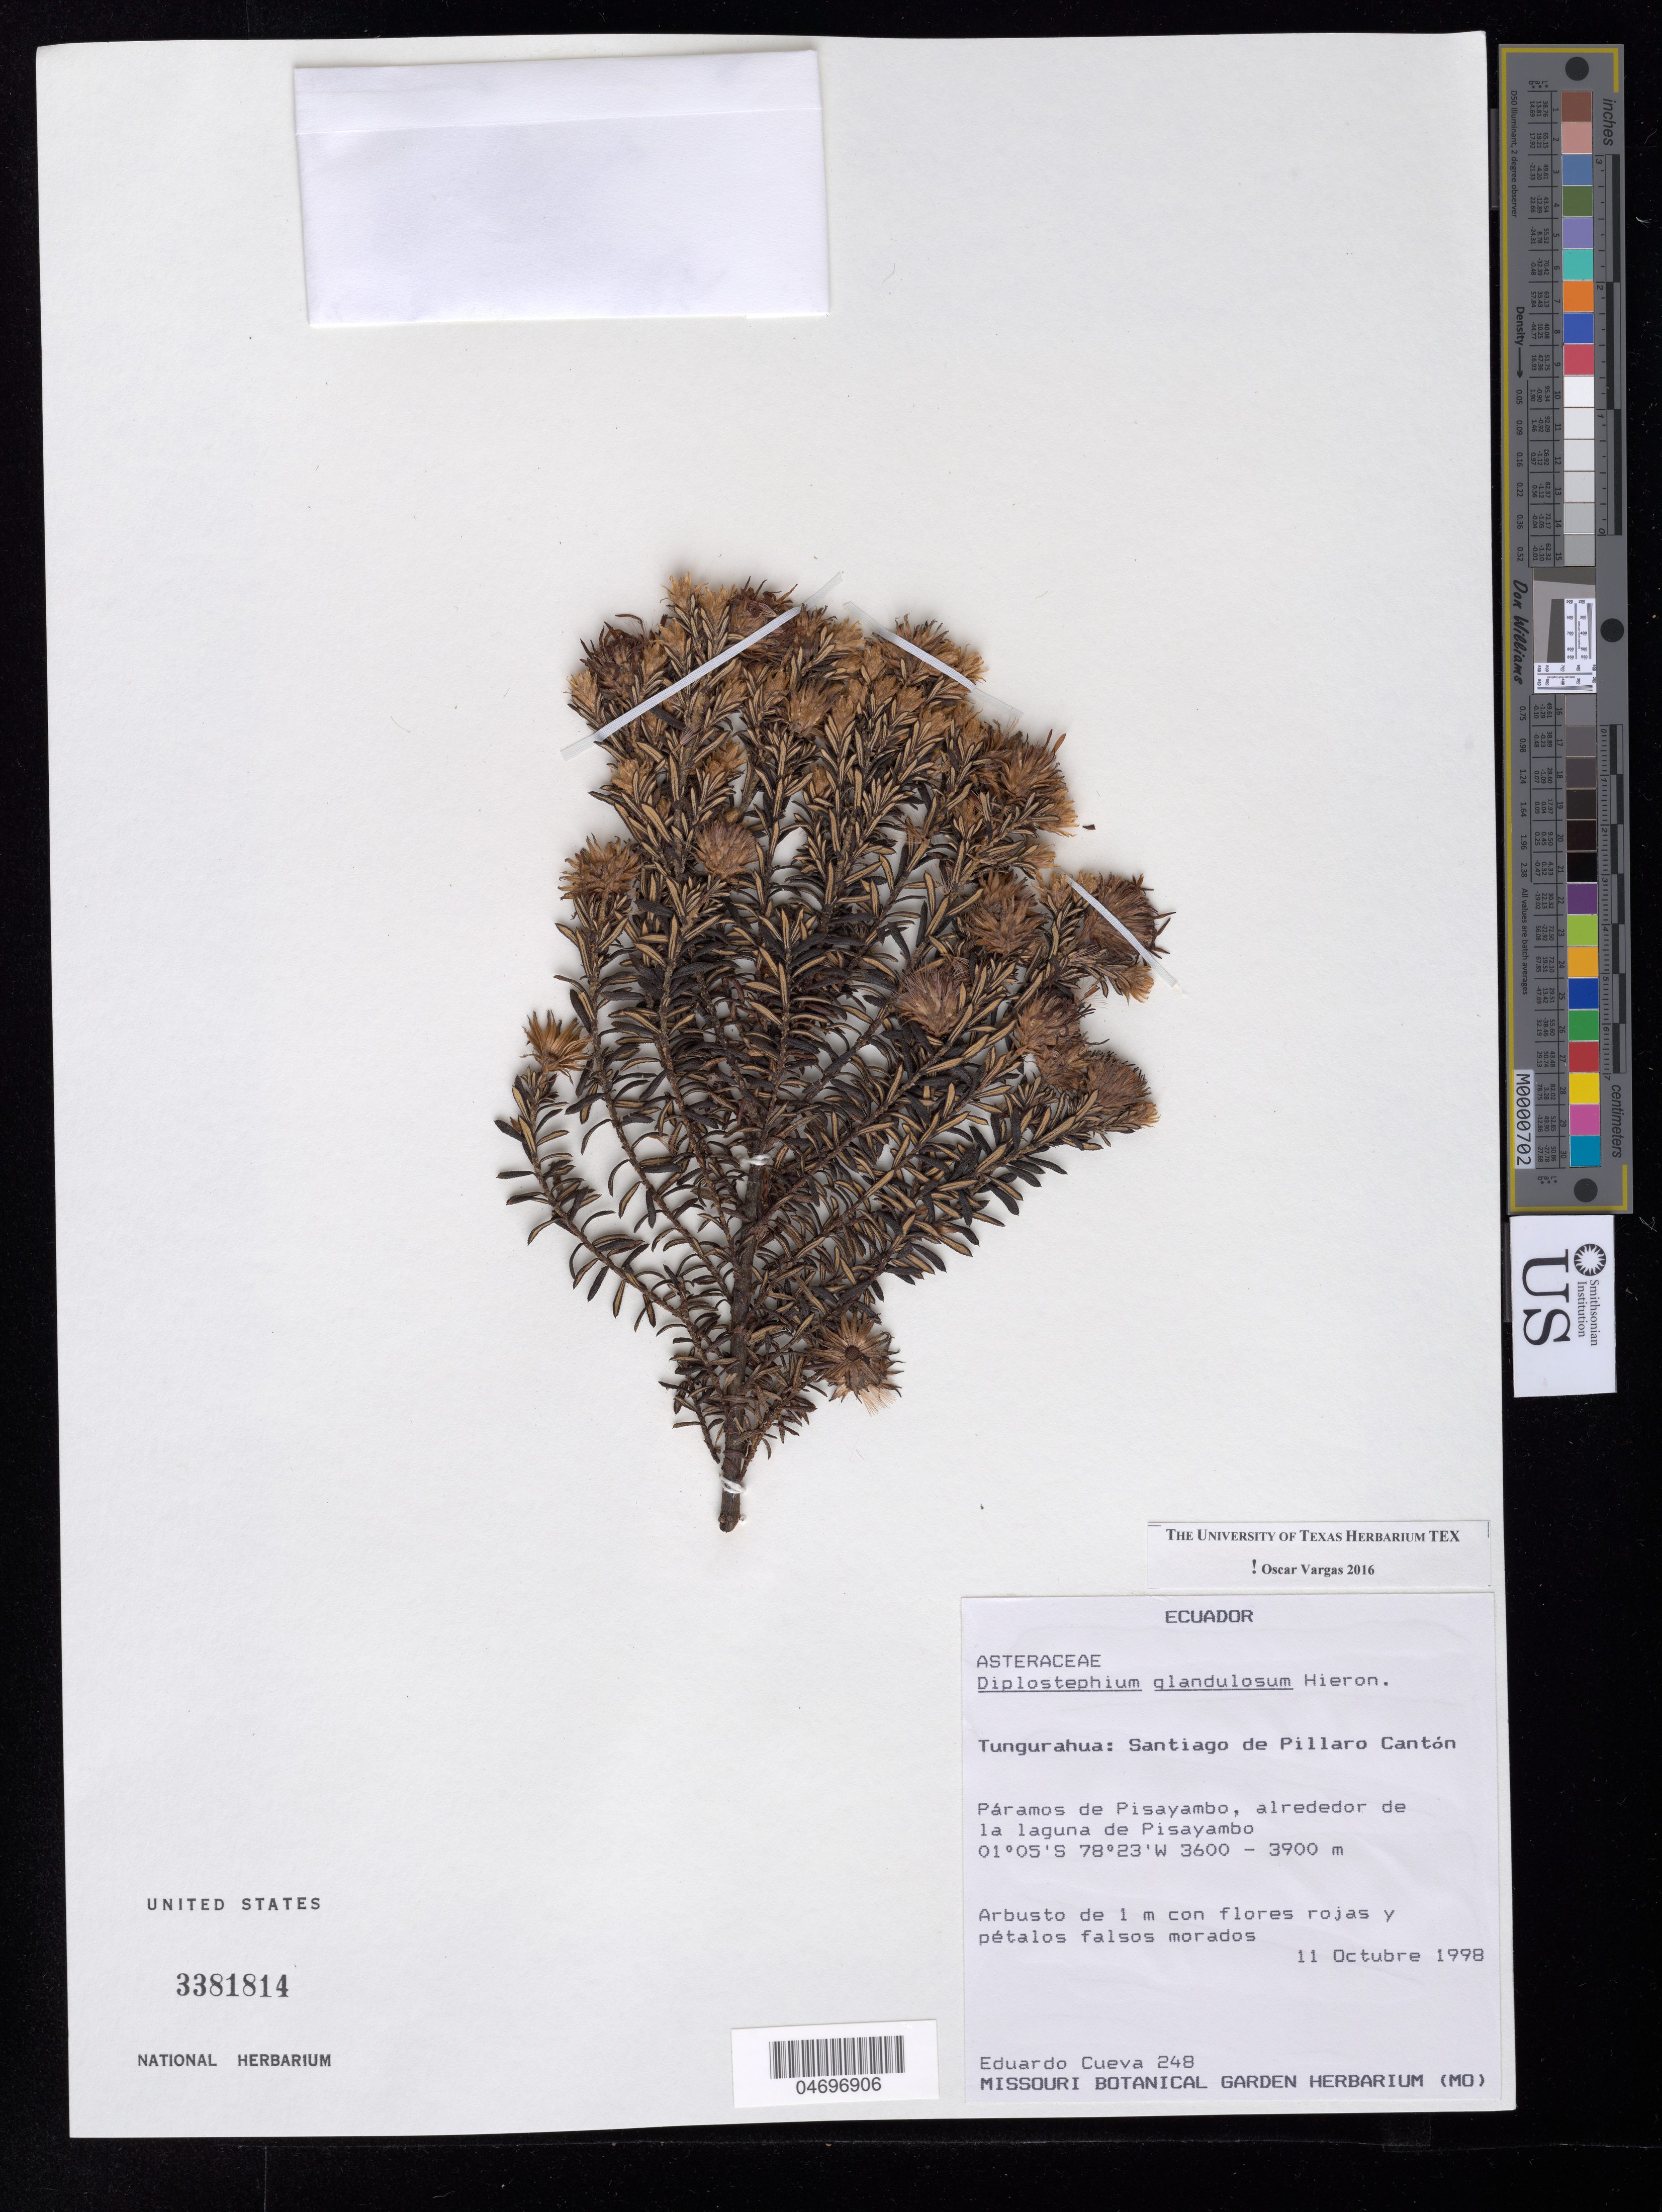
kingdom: Plantae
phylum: Tracheophyta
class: Magnoliopsida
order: Asterales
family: Asteraceae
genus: Diplostephium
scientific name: Diplostephium glandulosum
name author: Hieron.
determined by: Vargas, Oscar M.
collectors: E. Cueva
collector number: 248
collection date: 1998-10-11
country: Ecuador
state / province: Tungurahua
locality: Santiago de Pillaro Canton; paramo de Pisayambo, alrededor de la laguna de Pisayambo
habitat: Paramos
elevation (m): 3600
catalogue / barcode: US 3381814